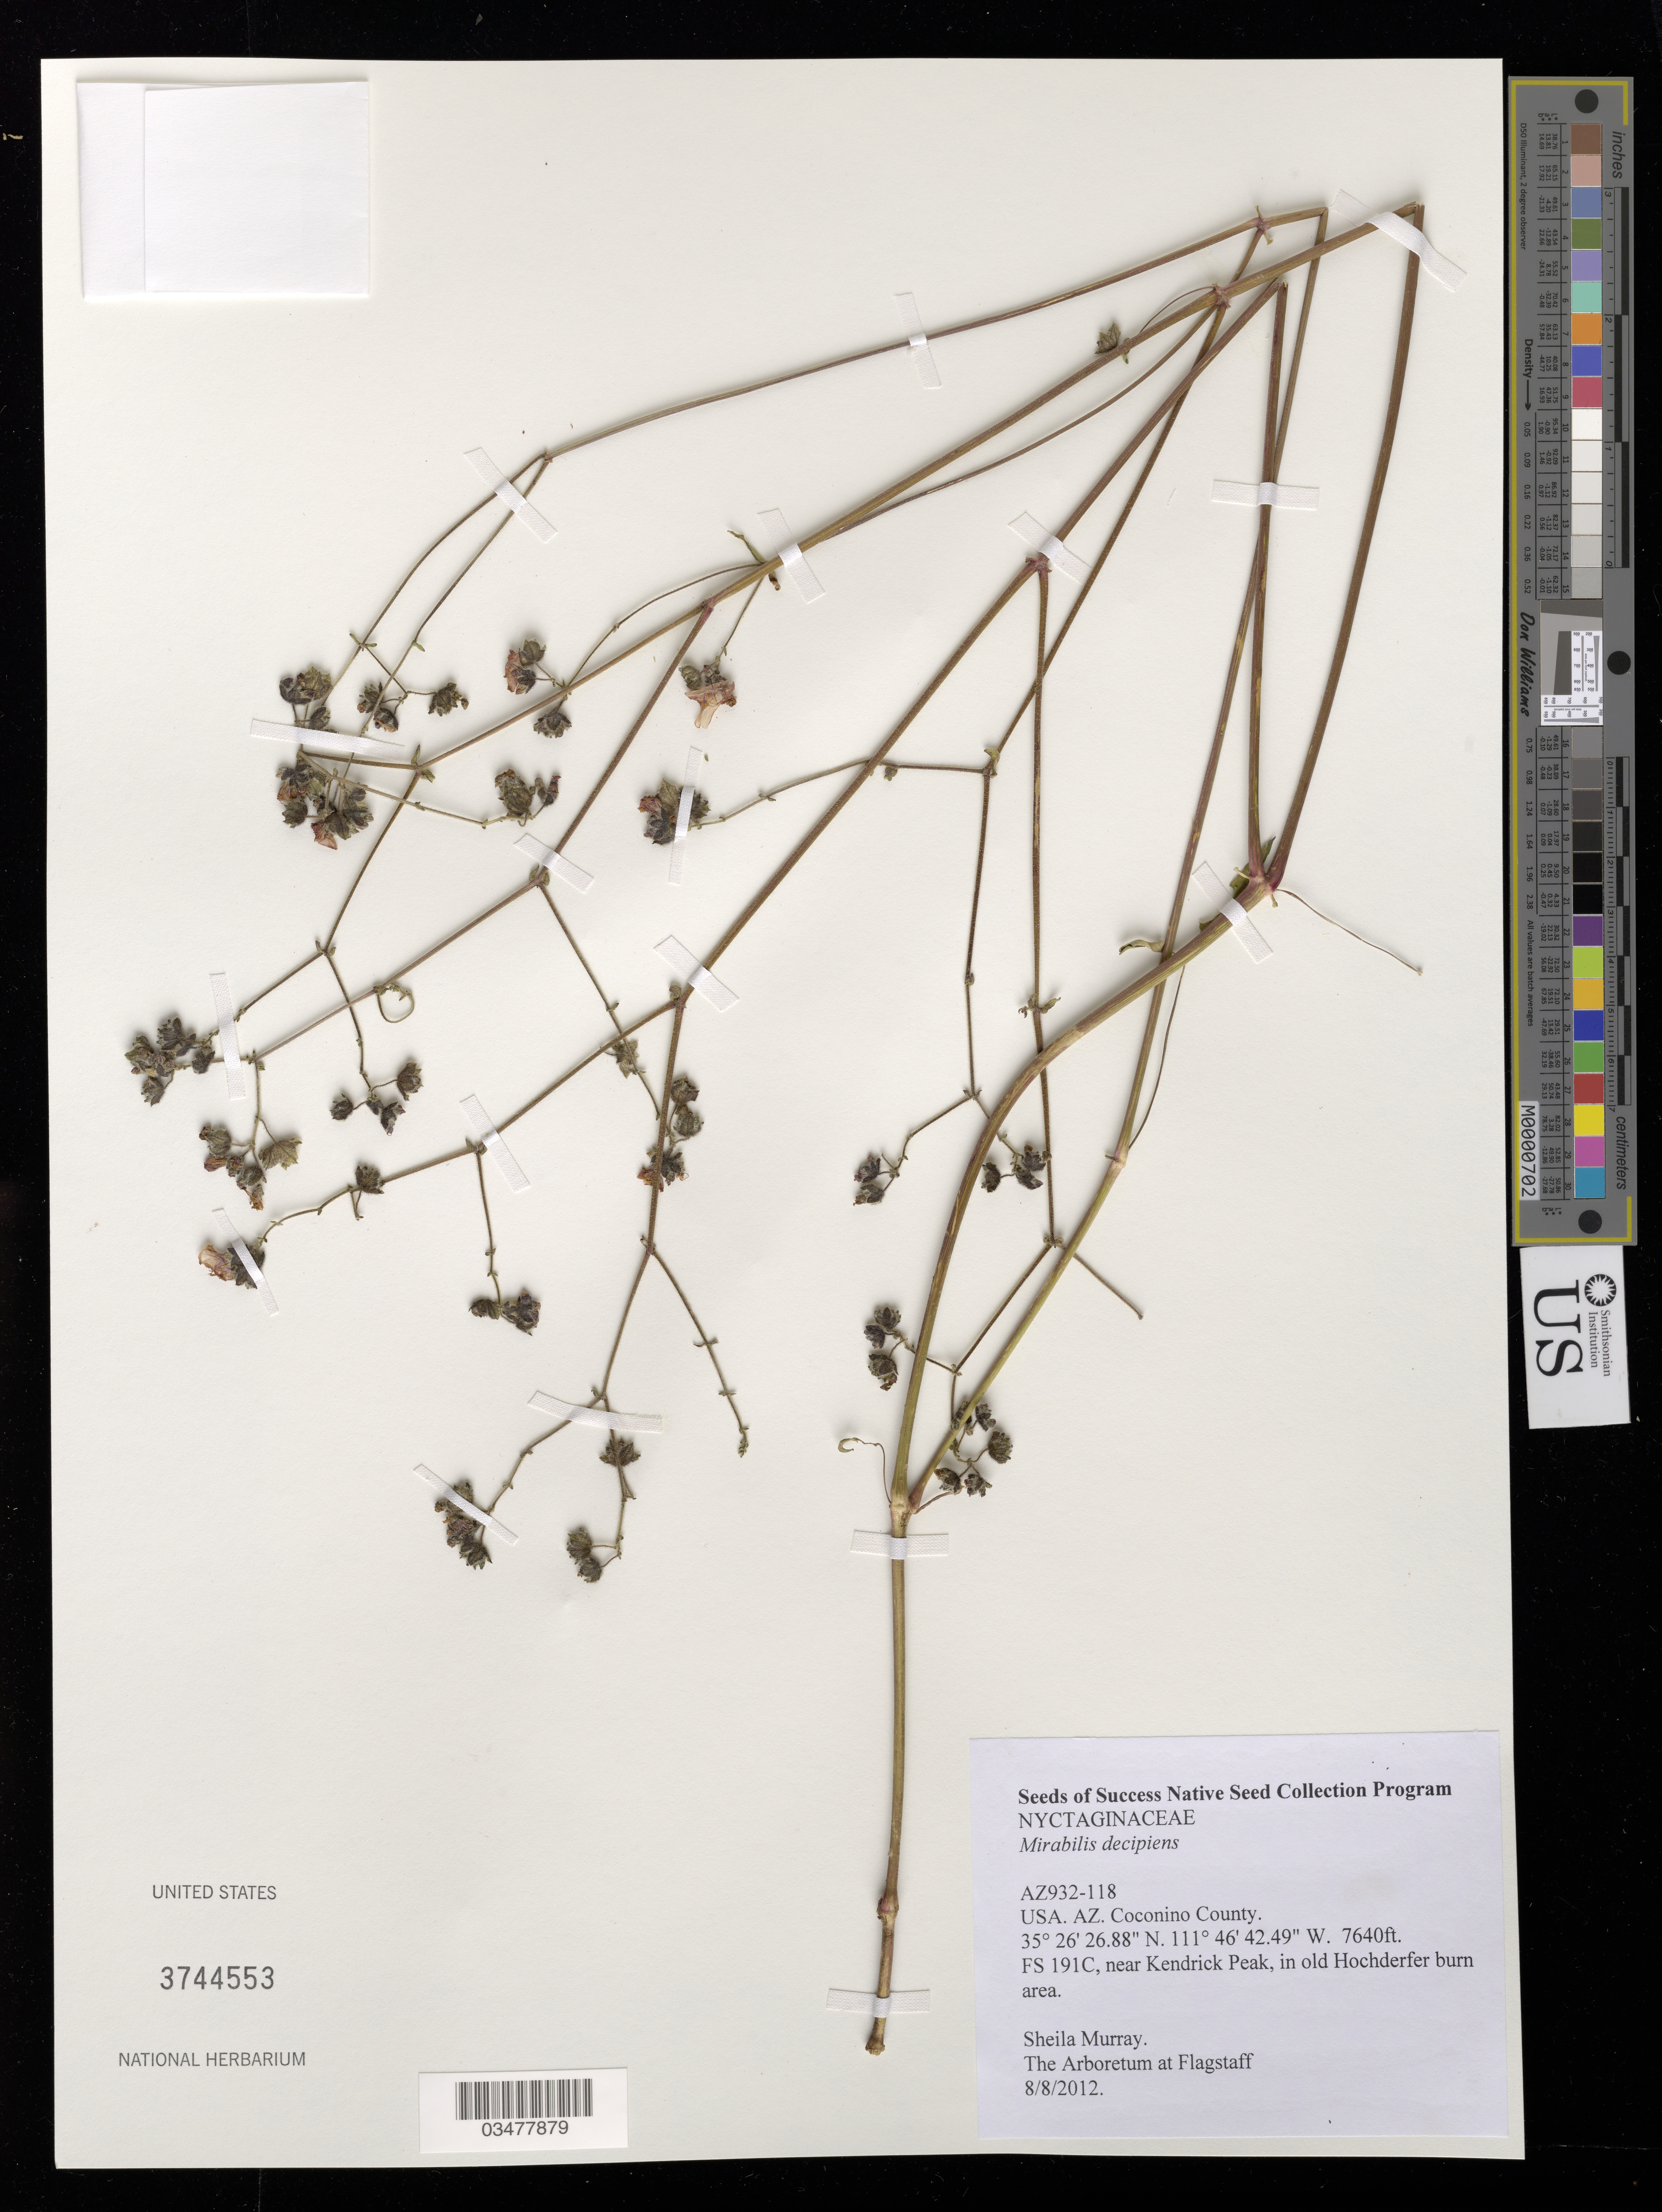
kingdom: Plantae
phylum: Tracheophyta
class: Magnoliopsida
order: Caryophyllales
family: Nyctaginaceae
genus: Mirabilis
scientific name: Mirabilis decipiens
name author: (Standl.) Standl.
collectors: S. Murray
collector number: AZ932-118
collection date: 2012-08-08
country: United States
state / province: Arizona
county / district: Coconino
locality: FS191C, near Kendrick Peak, in old Hochderfer burn area.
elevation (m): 2329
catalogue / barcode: US 3744553